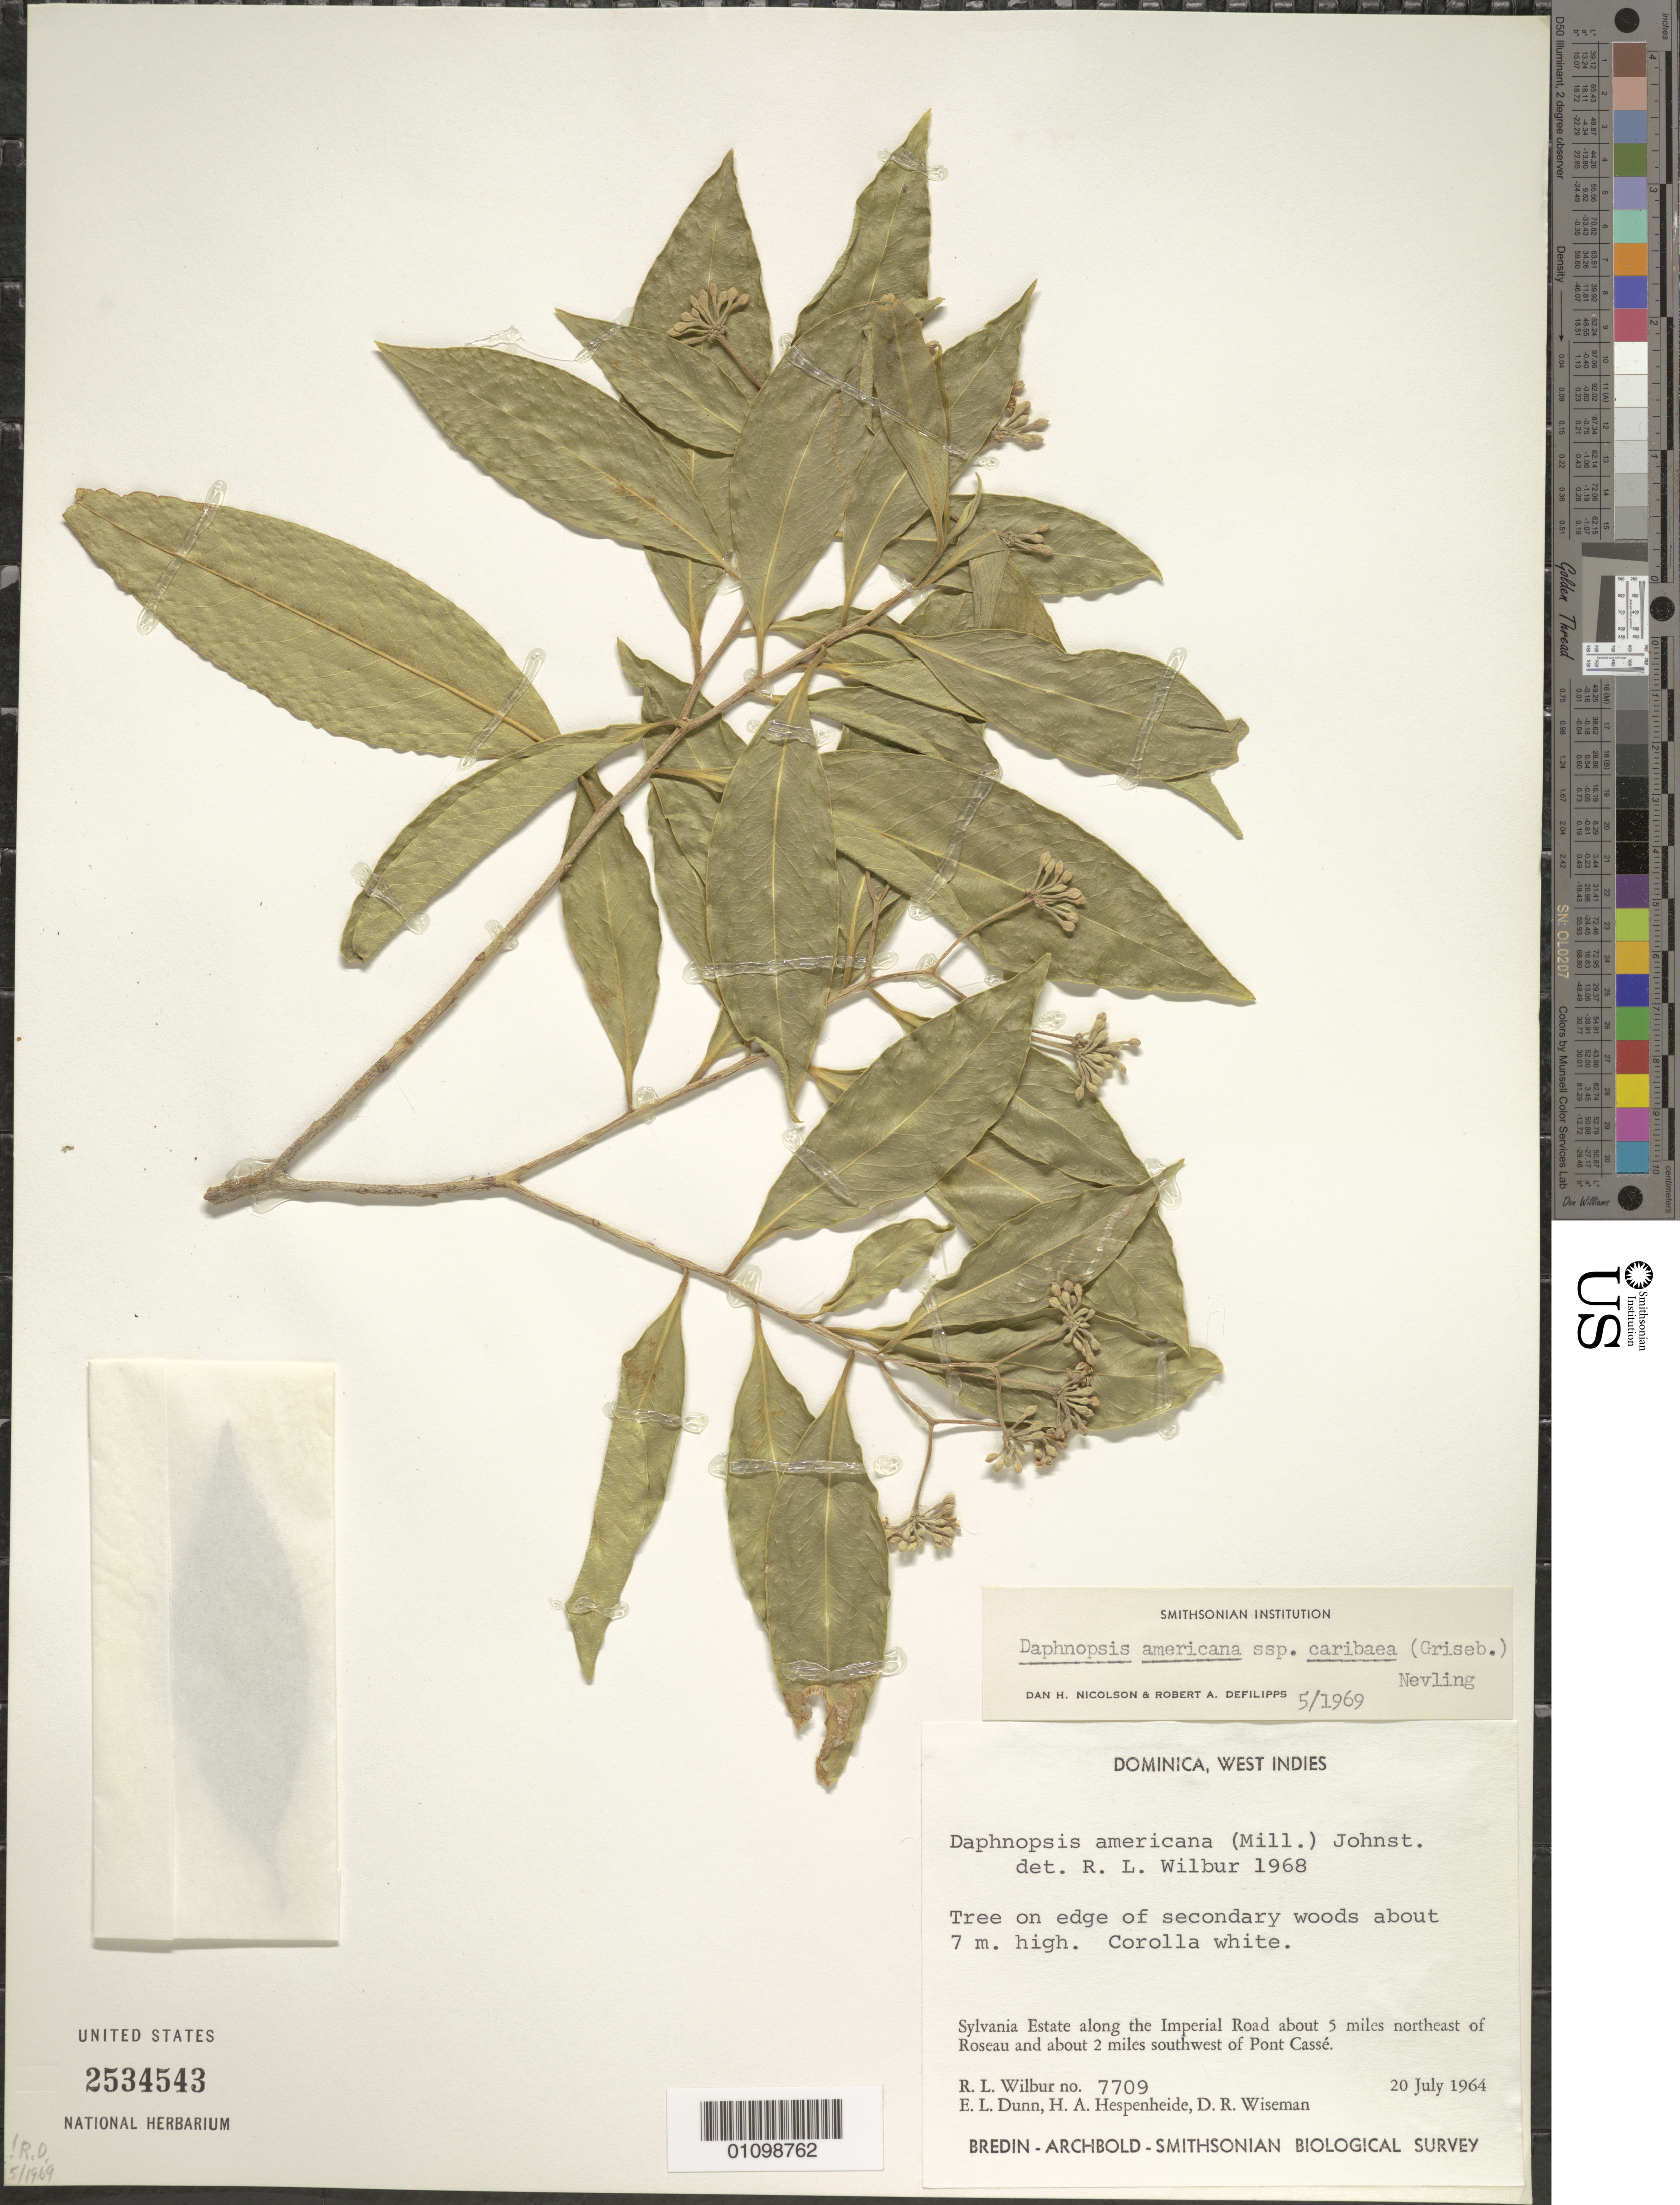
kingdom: Plantae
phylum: Tracheophyta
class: Magnoliopsida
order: Malvales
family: Thymelaeaceae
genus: Daphnopsis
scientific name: Daphnopsis americana subsp. caribaea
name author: (Griseb.) Nevling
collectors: R. L. Wilbur, E. Dunn, H. A. Hespenheide & D. R. Wiseman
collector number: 7709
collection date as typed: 20 Jul 1964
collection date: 1964-07-20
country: Dominica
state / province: St. George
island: Dominica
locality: Sylvania Estate along the Imperial Road about 5 miles NE of Roseau and about 2 miles SE of Pont Casse.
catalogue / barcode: US 2534543